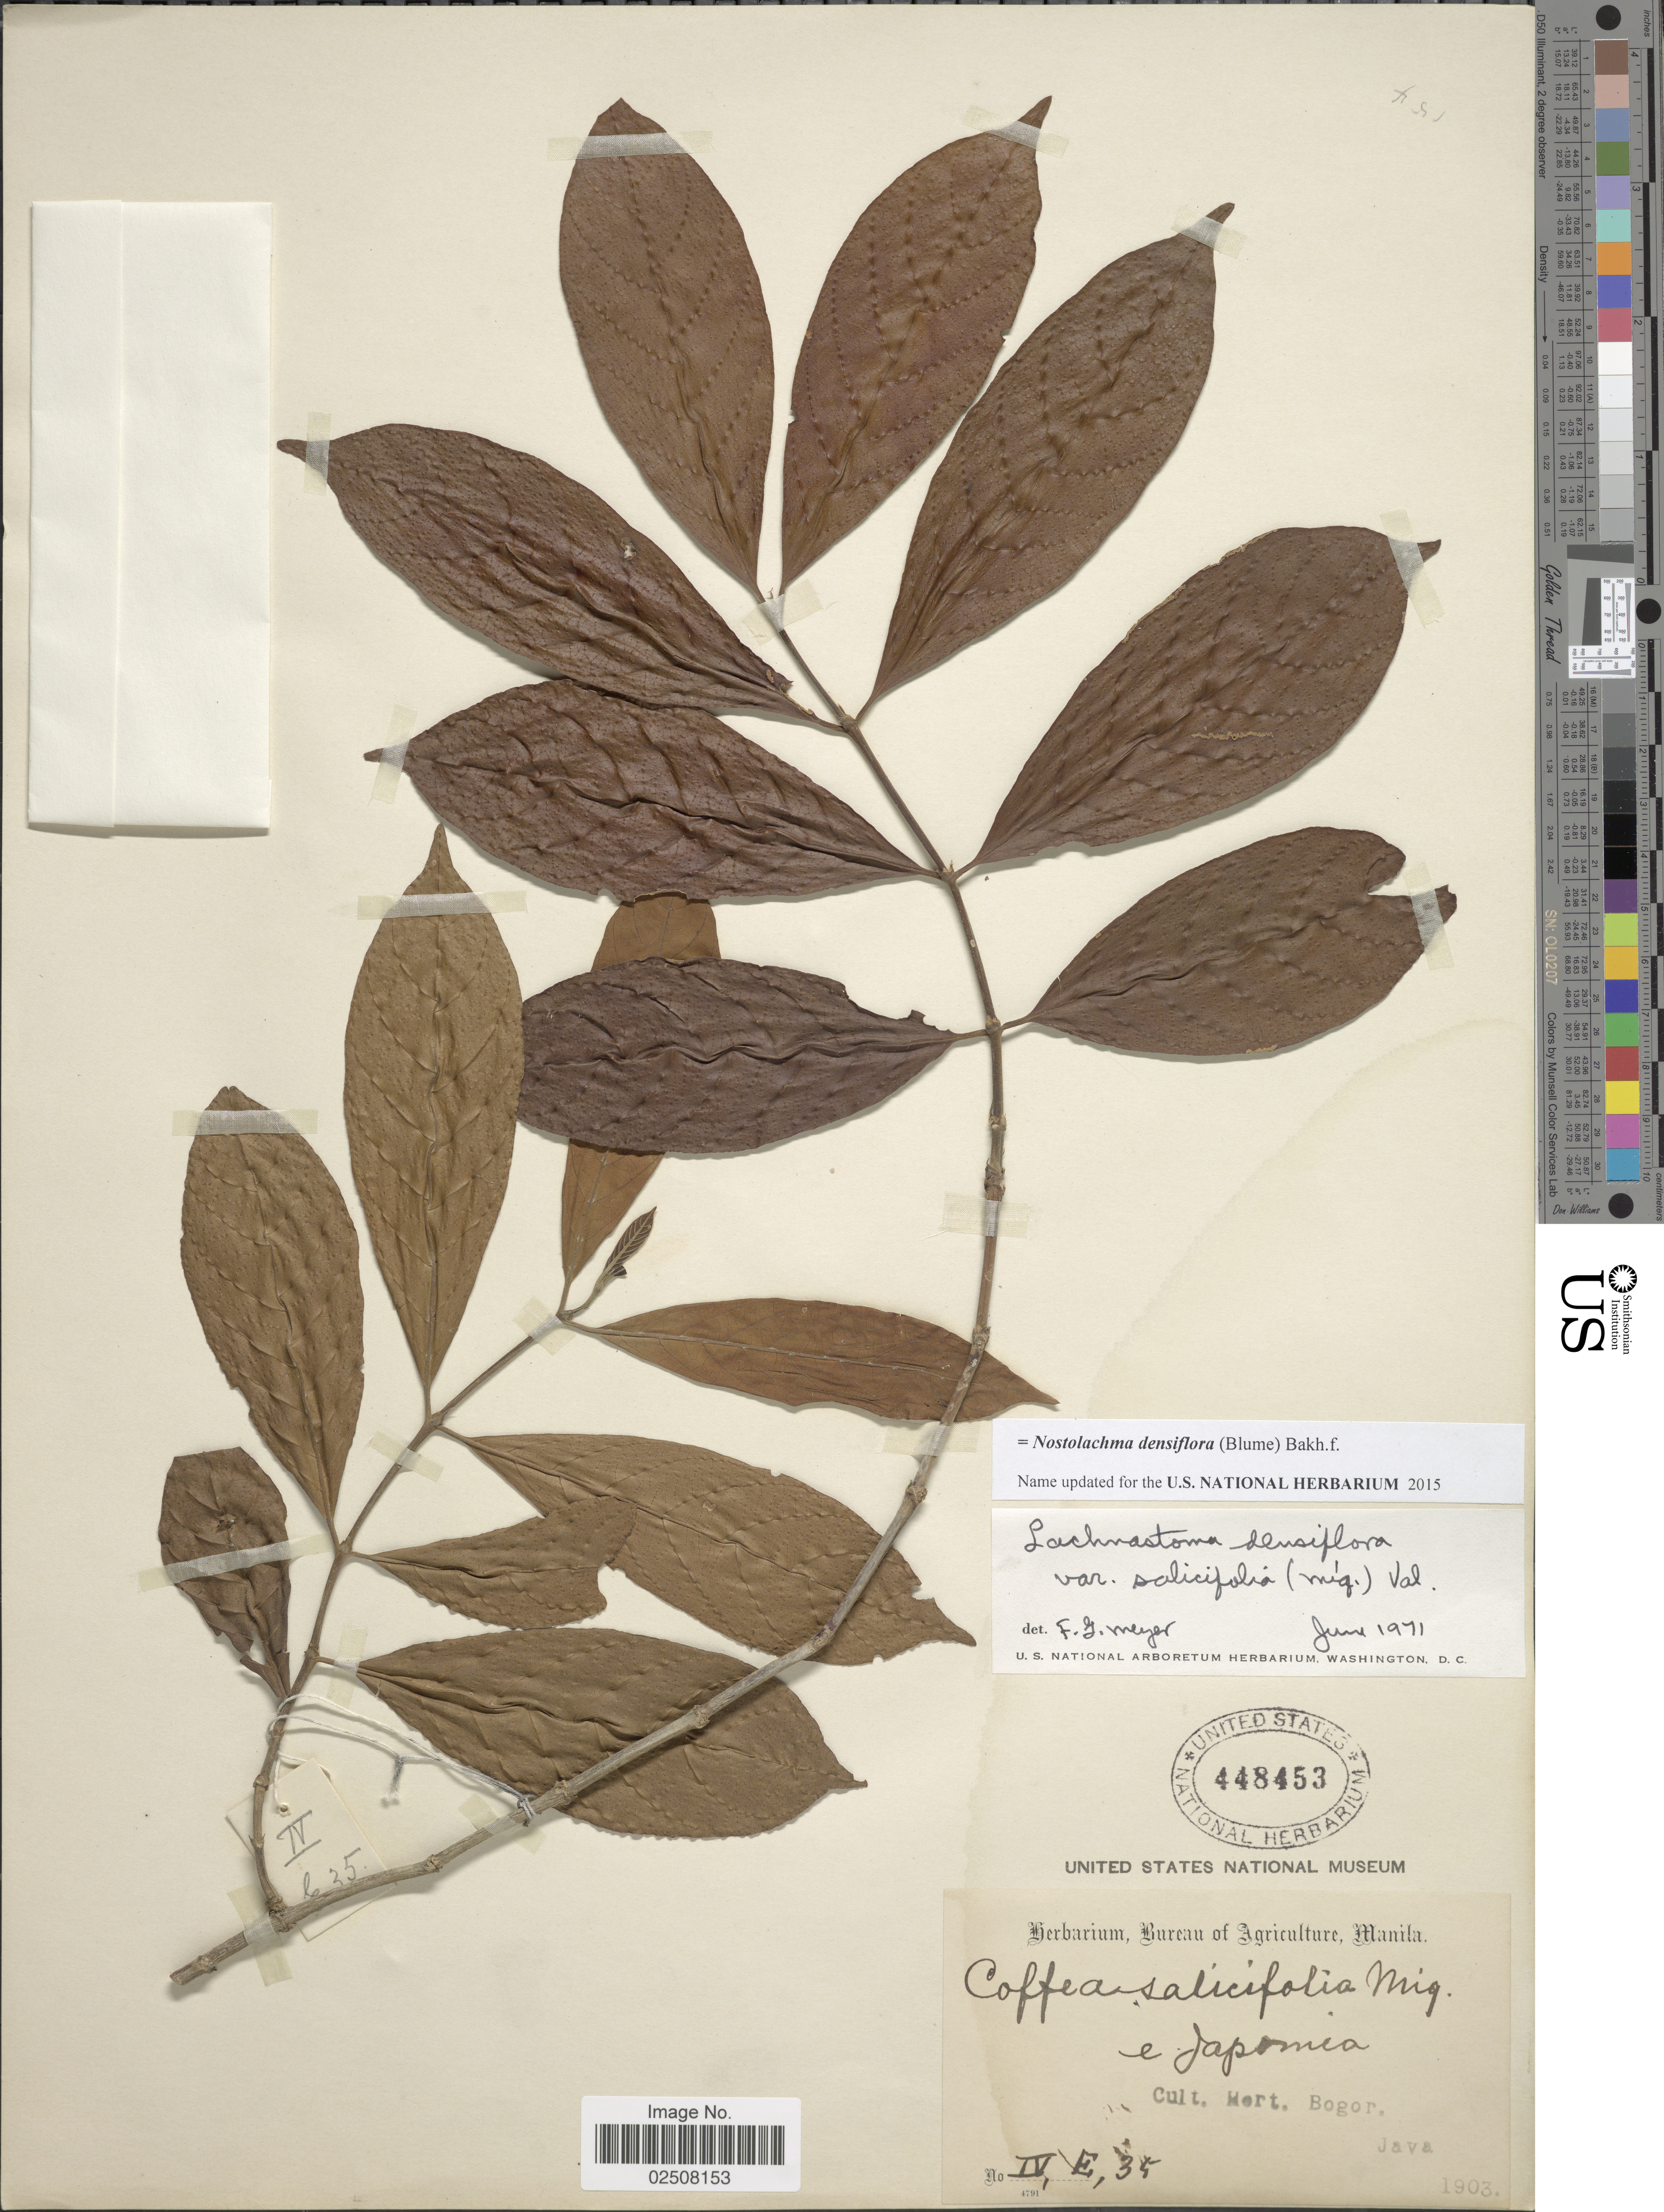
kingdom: Plantae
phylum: Tracheophyta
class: Magnoliopsida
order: Gentianales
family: Rubiaceae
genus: Nostolachma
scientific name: Nostolachma densiflora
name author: (Blume) Bakh. f.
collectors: ex Herb. Bur. Agric. Manila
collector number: IV, E, 35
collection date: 1903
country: Indonesia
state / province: Java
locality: Cult Hort Bogor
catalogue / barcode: US 448453